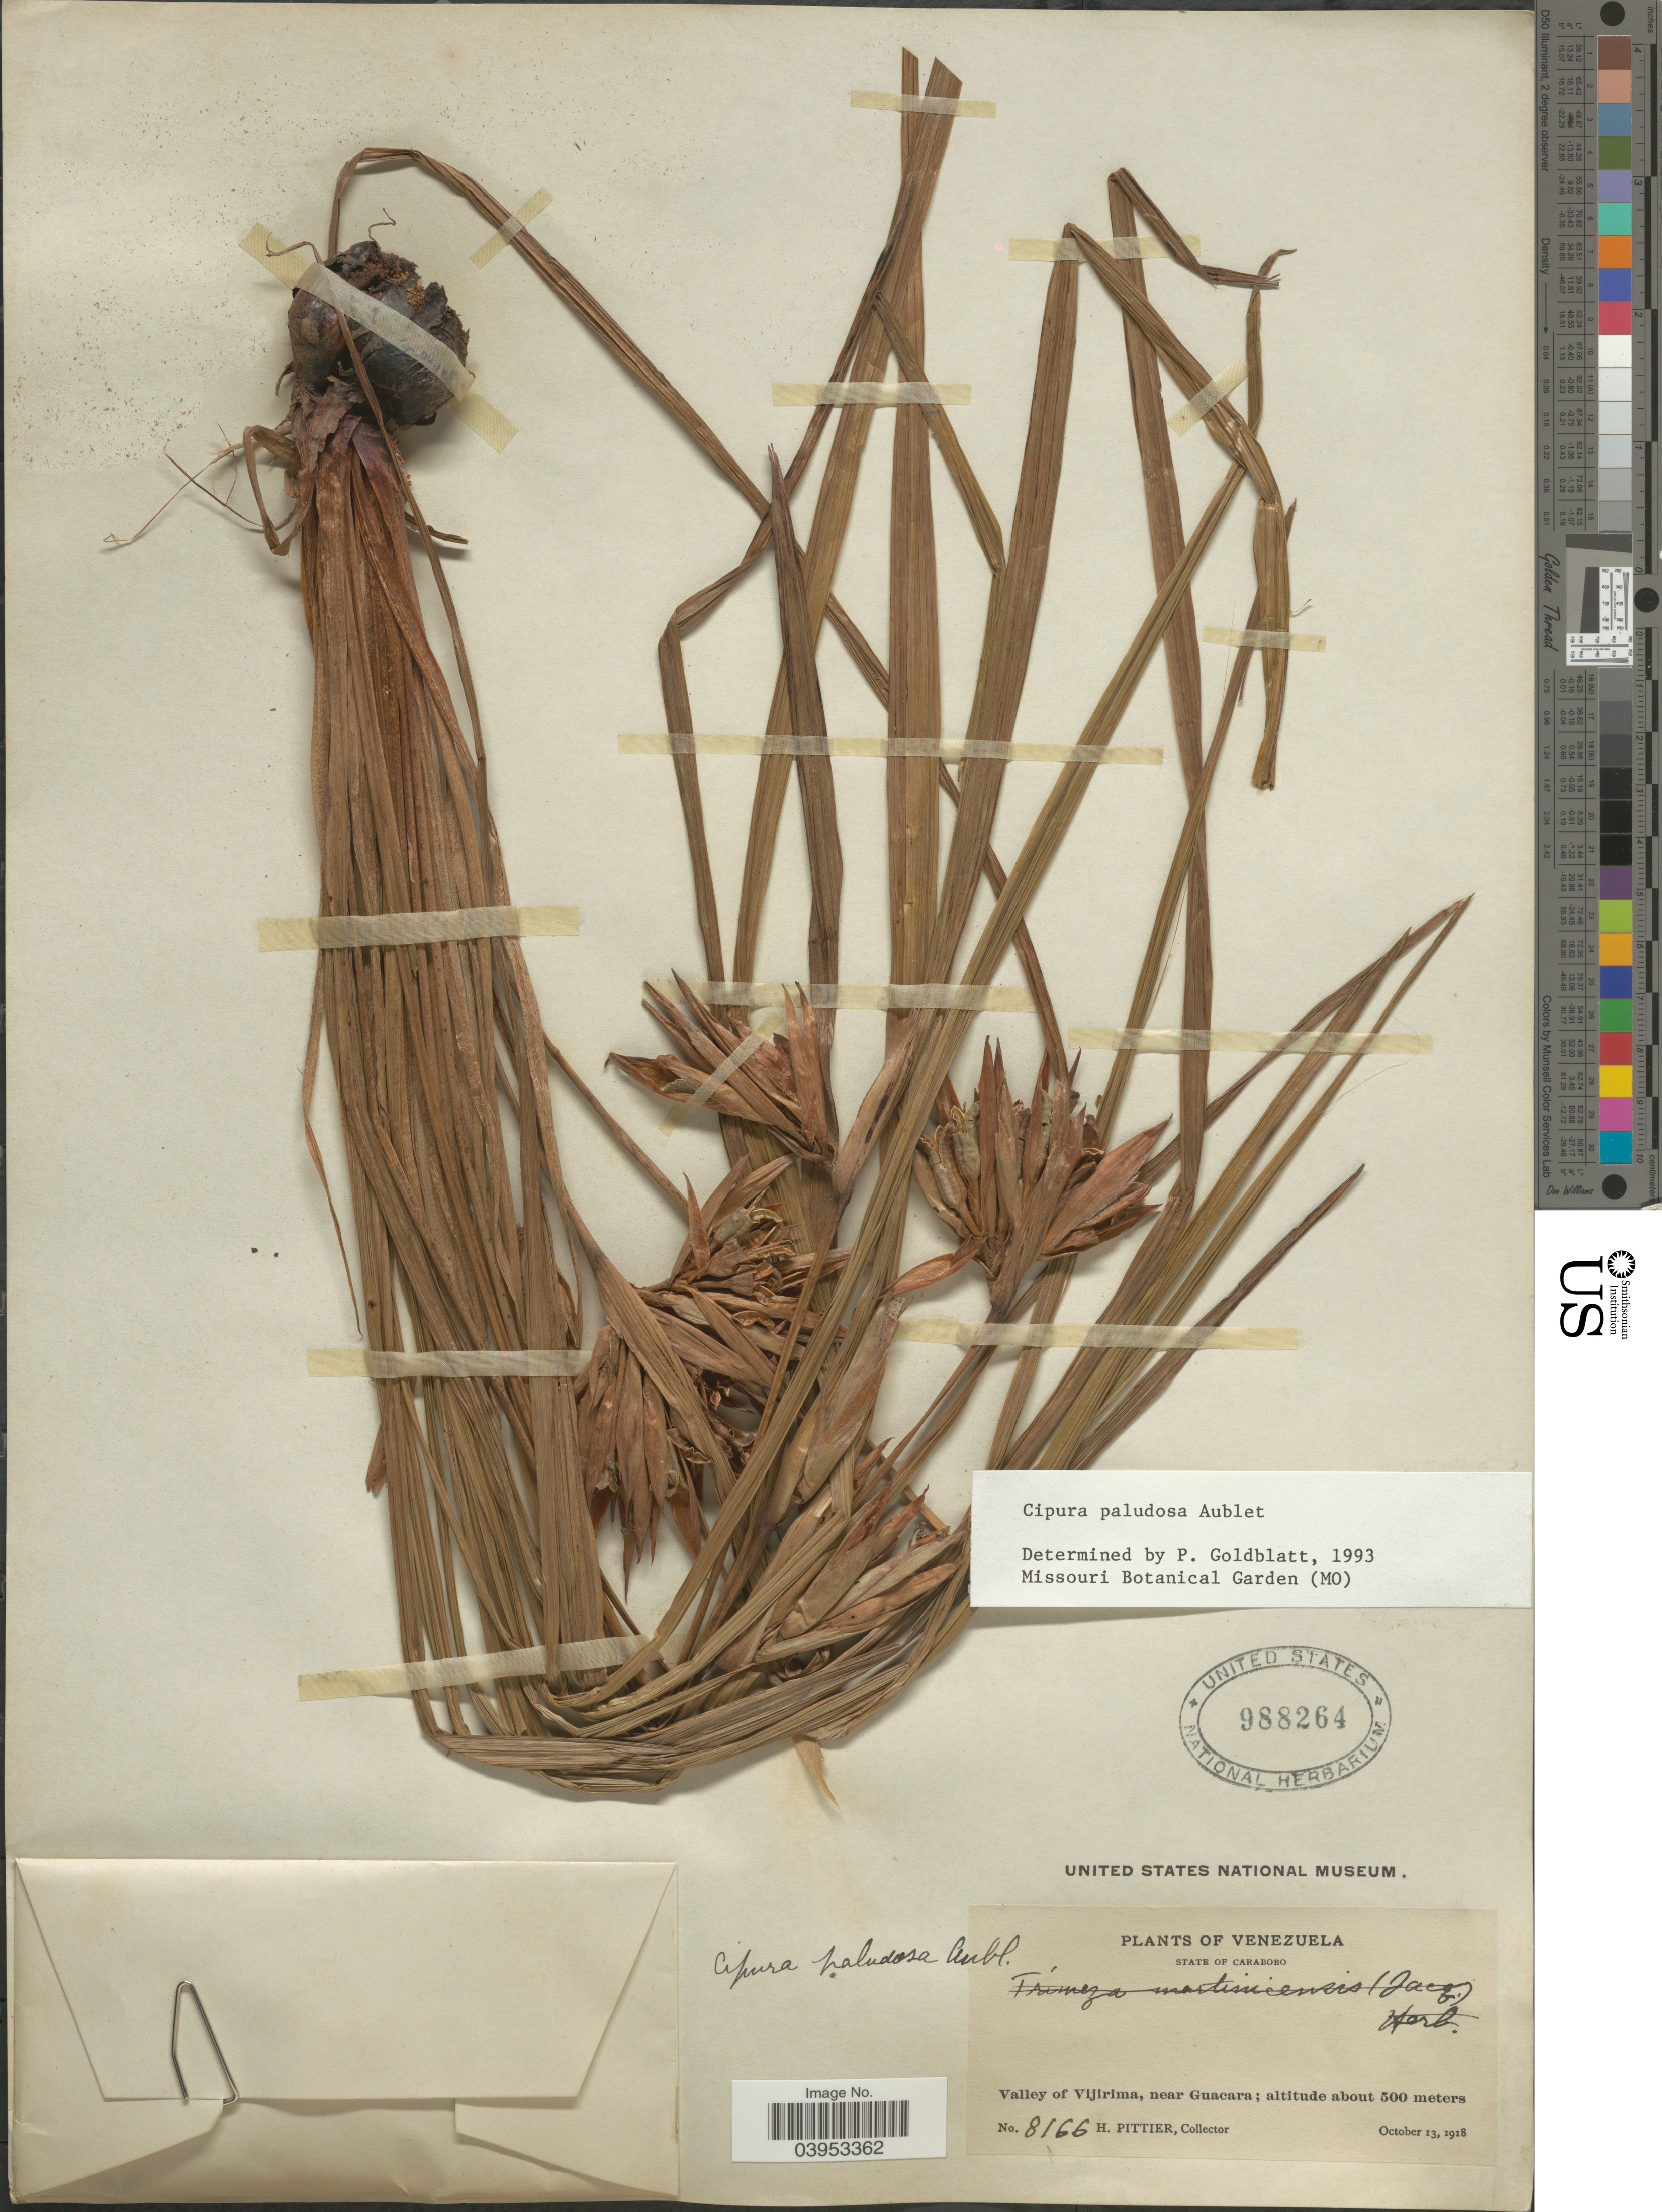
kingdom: Plantae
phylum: Tracheophyta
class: Liliopsida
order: Asparagales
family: Iridaceae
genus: Cipura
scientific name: Cipura paludosa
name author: Aubl.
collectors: H. F. Pittier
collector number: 8166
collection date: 1918-10-13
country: Venezuela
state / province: Carabobo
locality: Valley of Vijirima, near Guacara.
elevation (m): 500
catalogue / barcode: US 988264